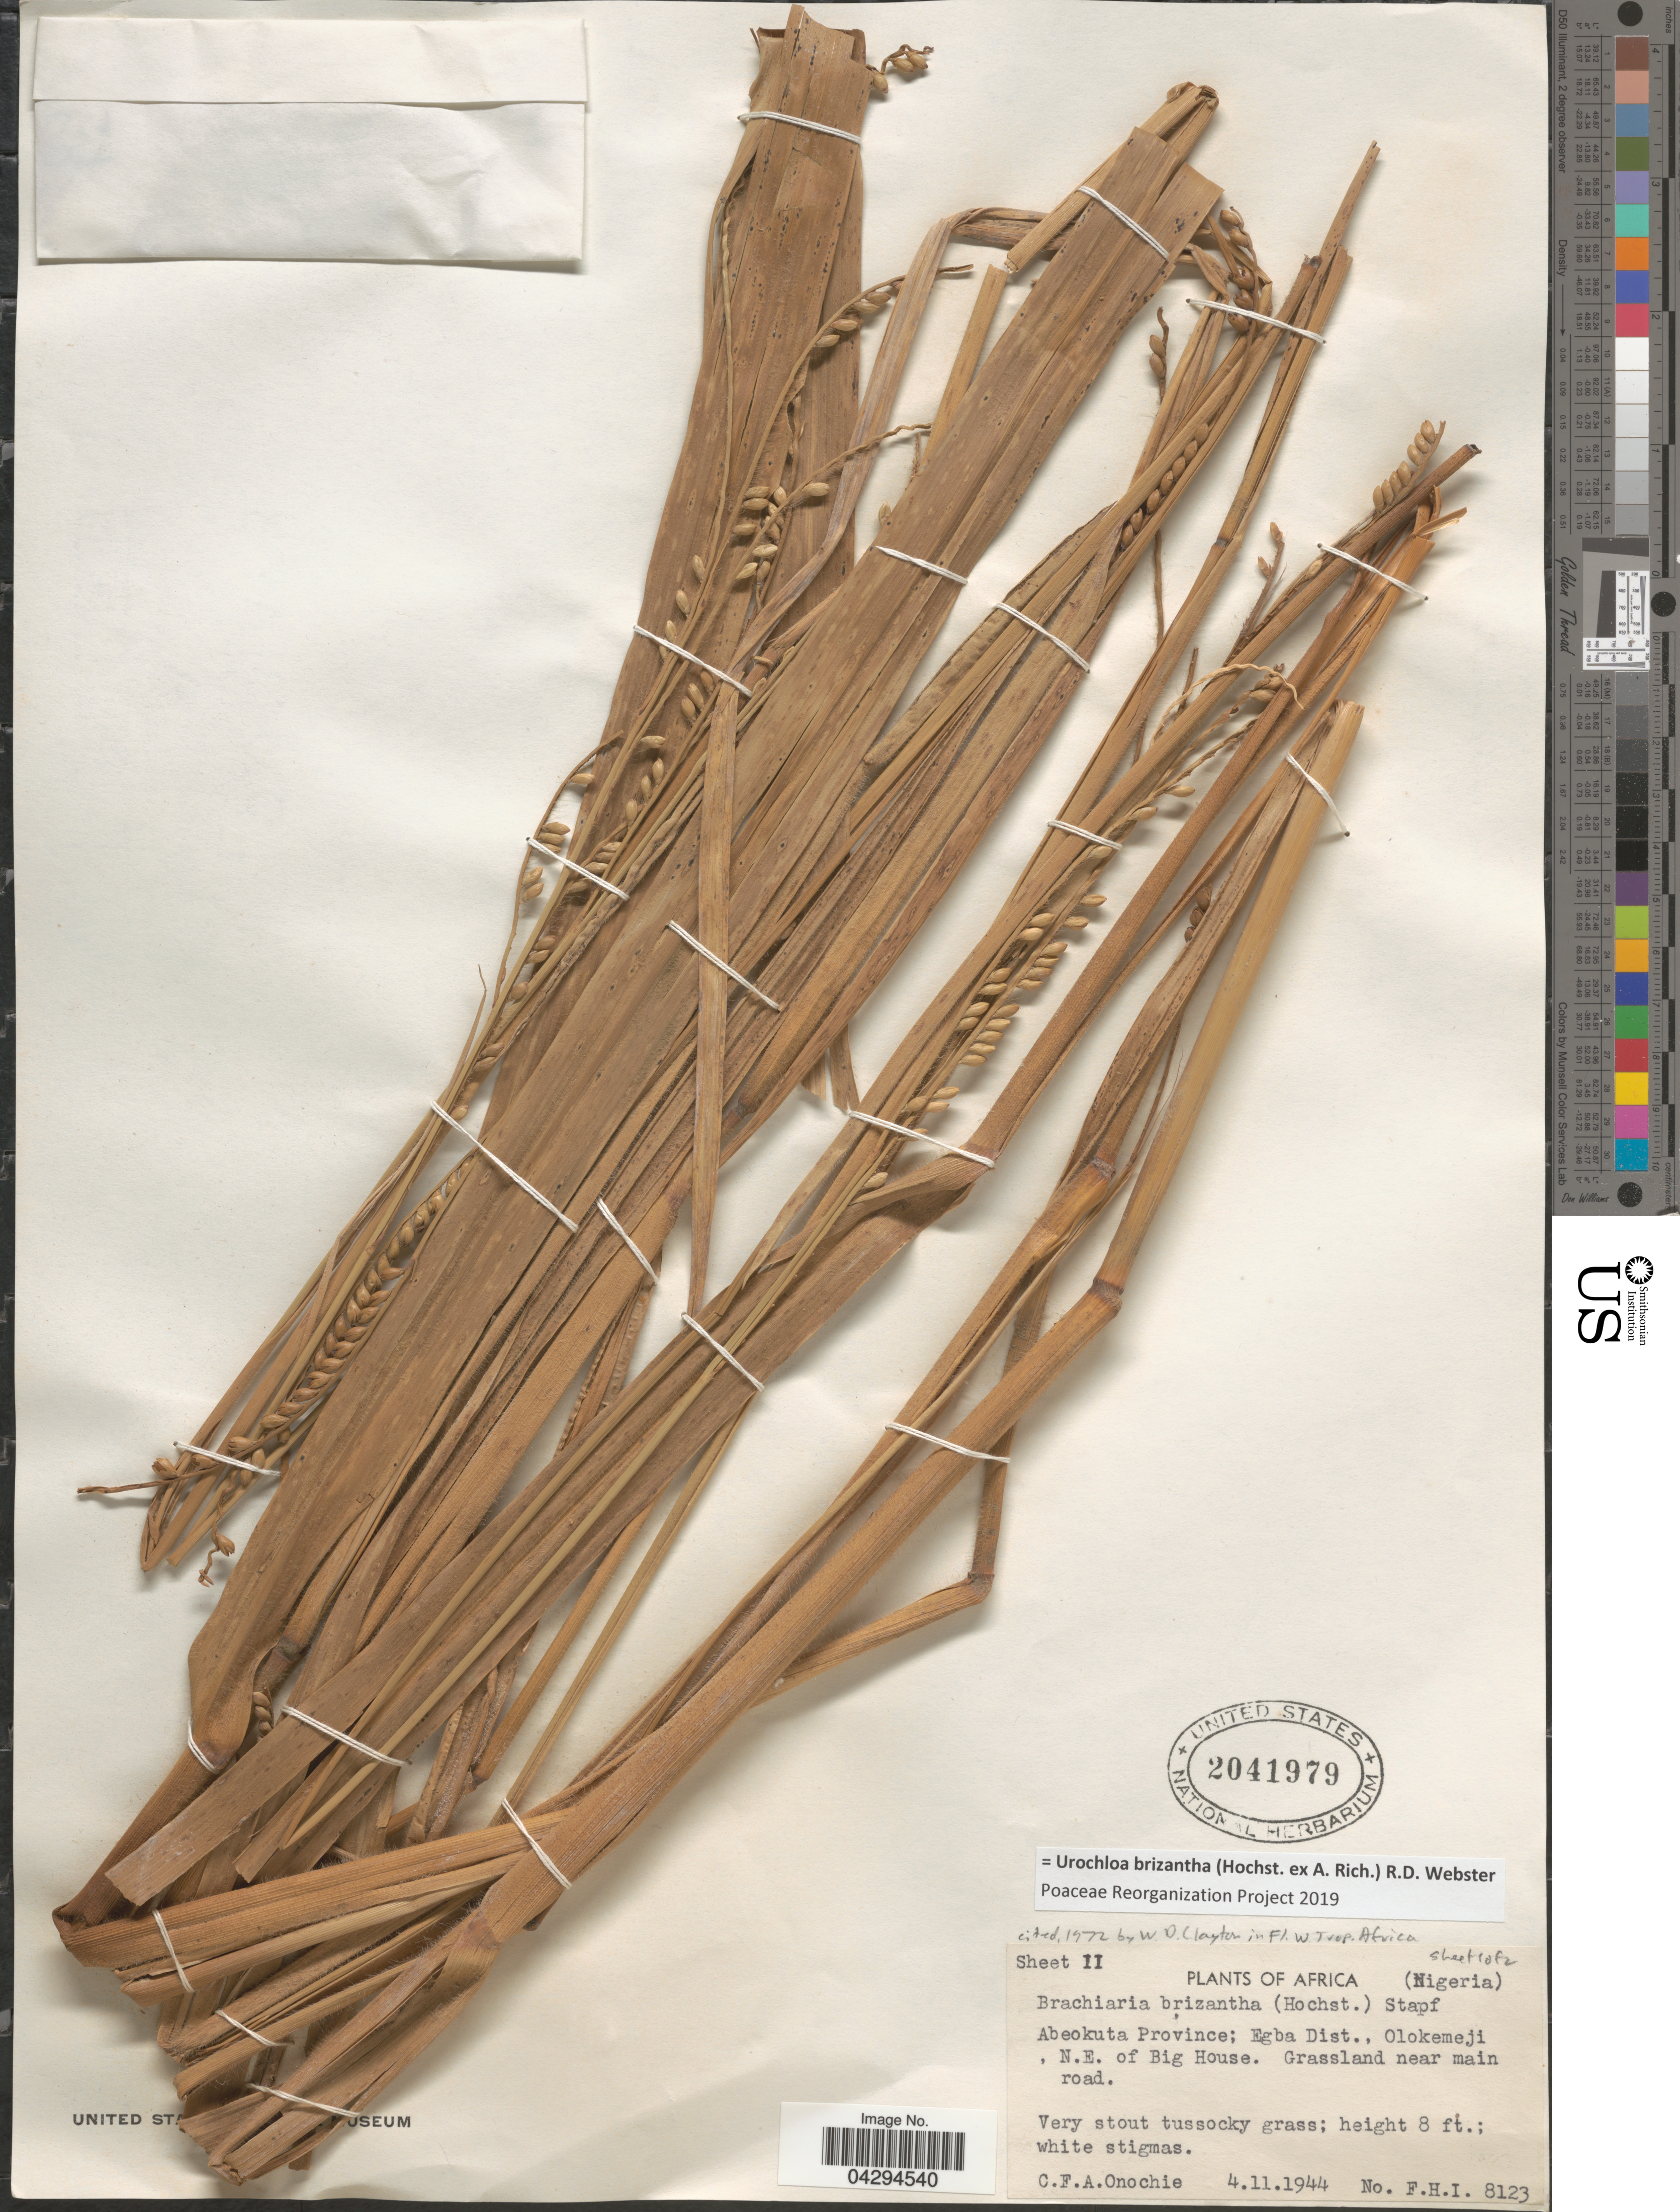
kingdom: Plantae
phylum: Tracheophyta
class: Liliopsida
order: Poales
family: Poaceae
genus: Urochloa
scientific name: Urochloa brizantha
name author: (Hochst. ex A. Rich.) R.D. Webster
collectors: C. Onochie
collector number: FHI8123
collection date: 1944-11-04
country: Nigeria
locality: Abeokuta Province; Egba Dist., Olokemeji, N.E. of Big House. Grassland near main road.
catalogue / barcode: US 2041979